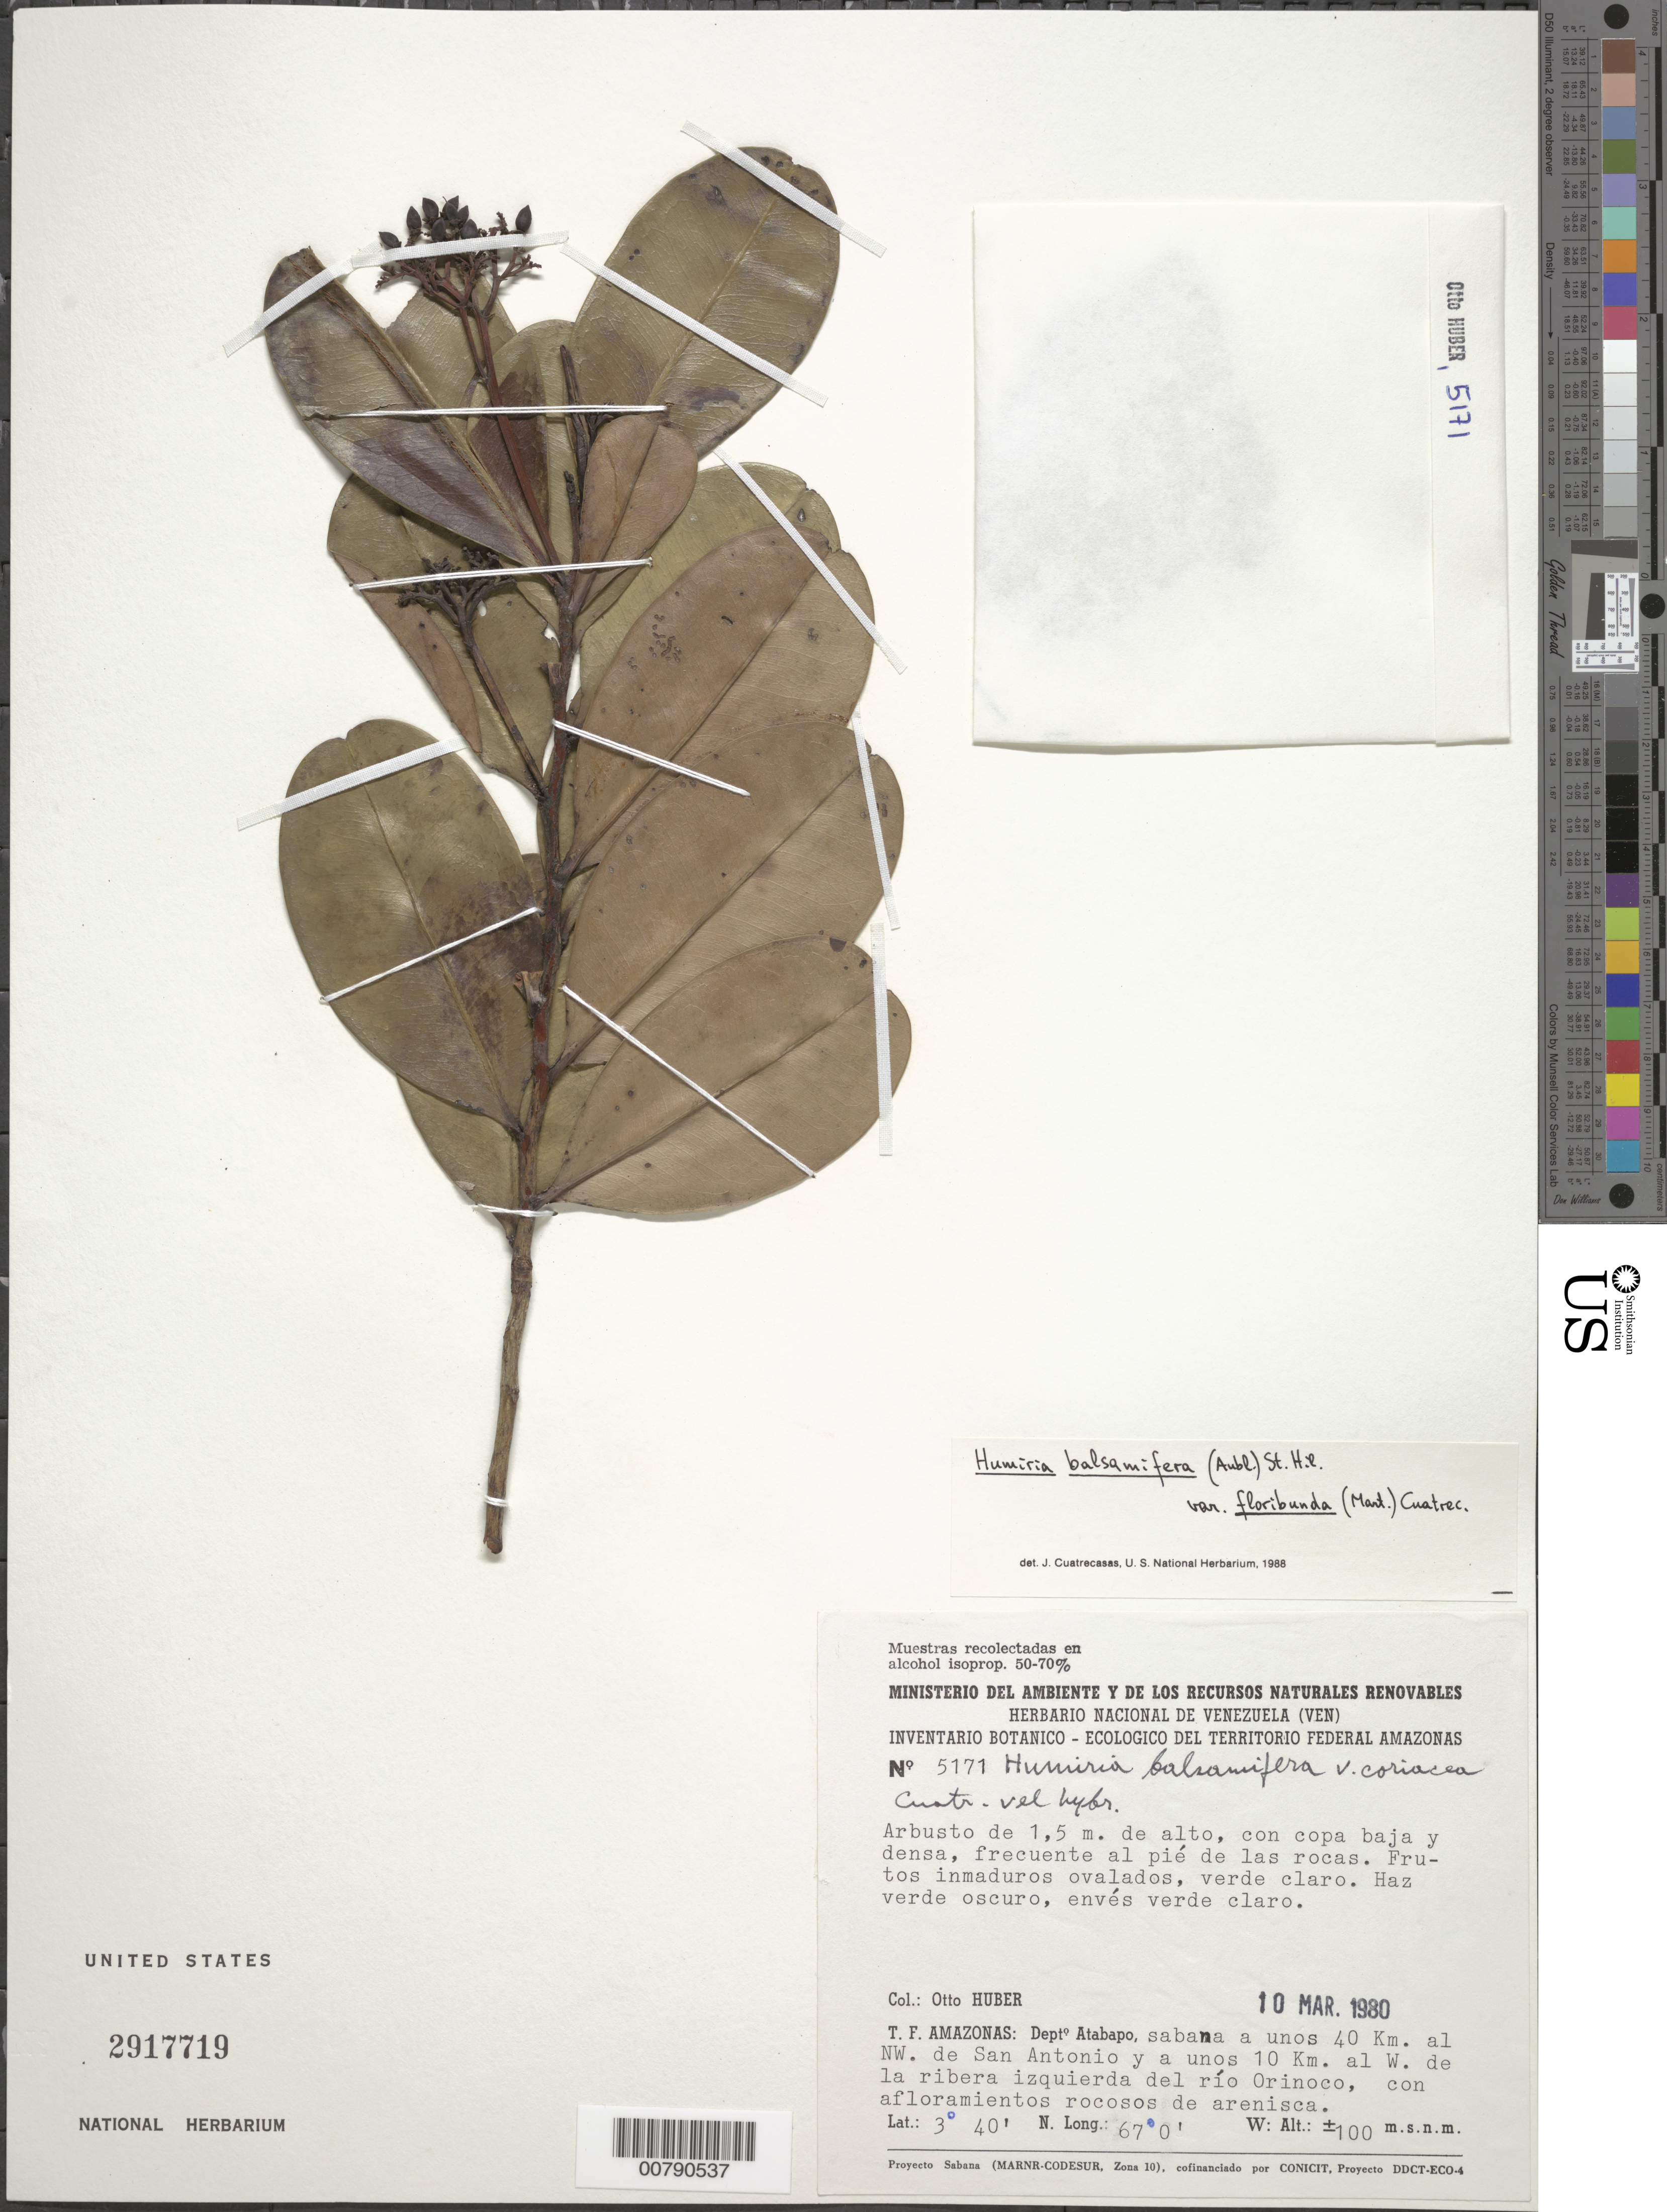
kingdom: Plantae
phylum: Tracheophyta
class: Magnoliopsida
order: Malpighiales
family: Humiriaceae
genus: Humiria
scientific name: Humiria balsamifera var. floribunda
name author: (Mart.) Cuatrec.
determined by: Cuatrecasas, J.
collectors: O. Huber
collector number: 5171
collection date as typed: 10-Mar-80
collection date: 1980-03-10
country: Venezuela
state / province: Amazonas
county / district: Atabapo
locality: San Antonio, 40 km al NW, and 10 km W of Río Orinoco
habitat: Sabana, con afloramientos rocosos de arenisca; al pie de las rocas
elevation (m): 100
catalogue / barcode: US 2917719